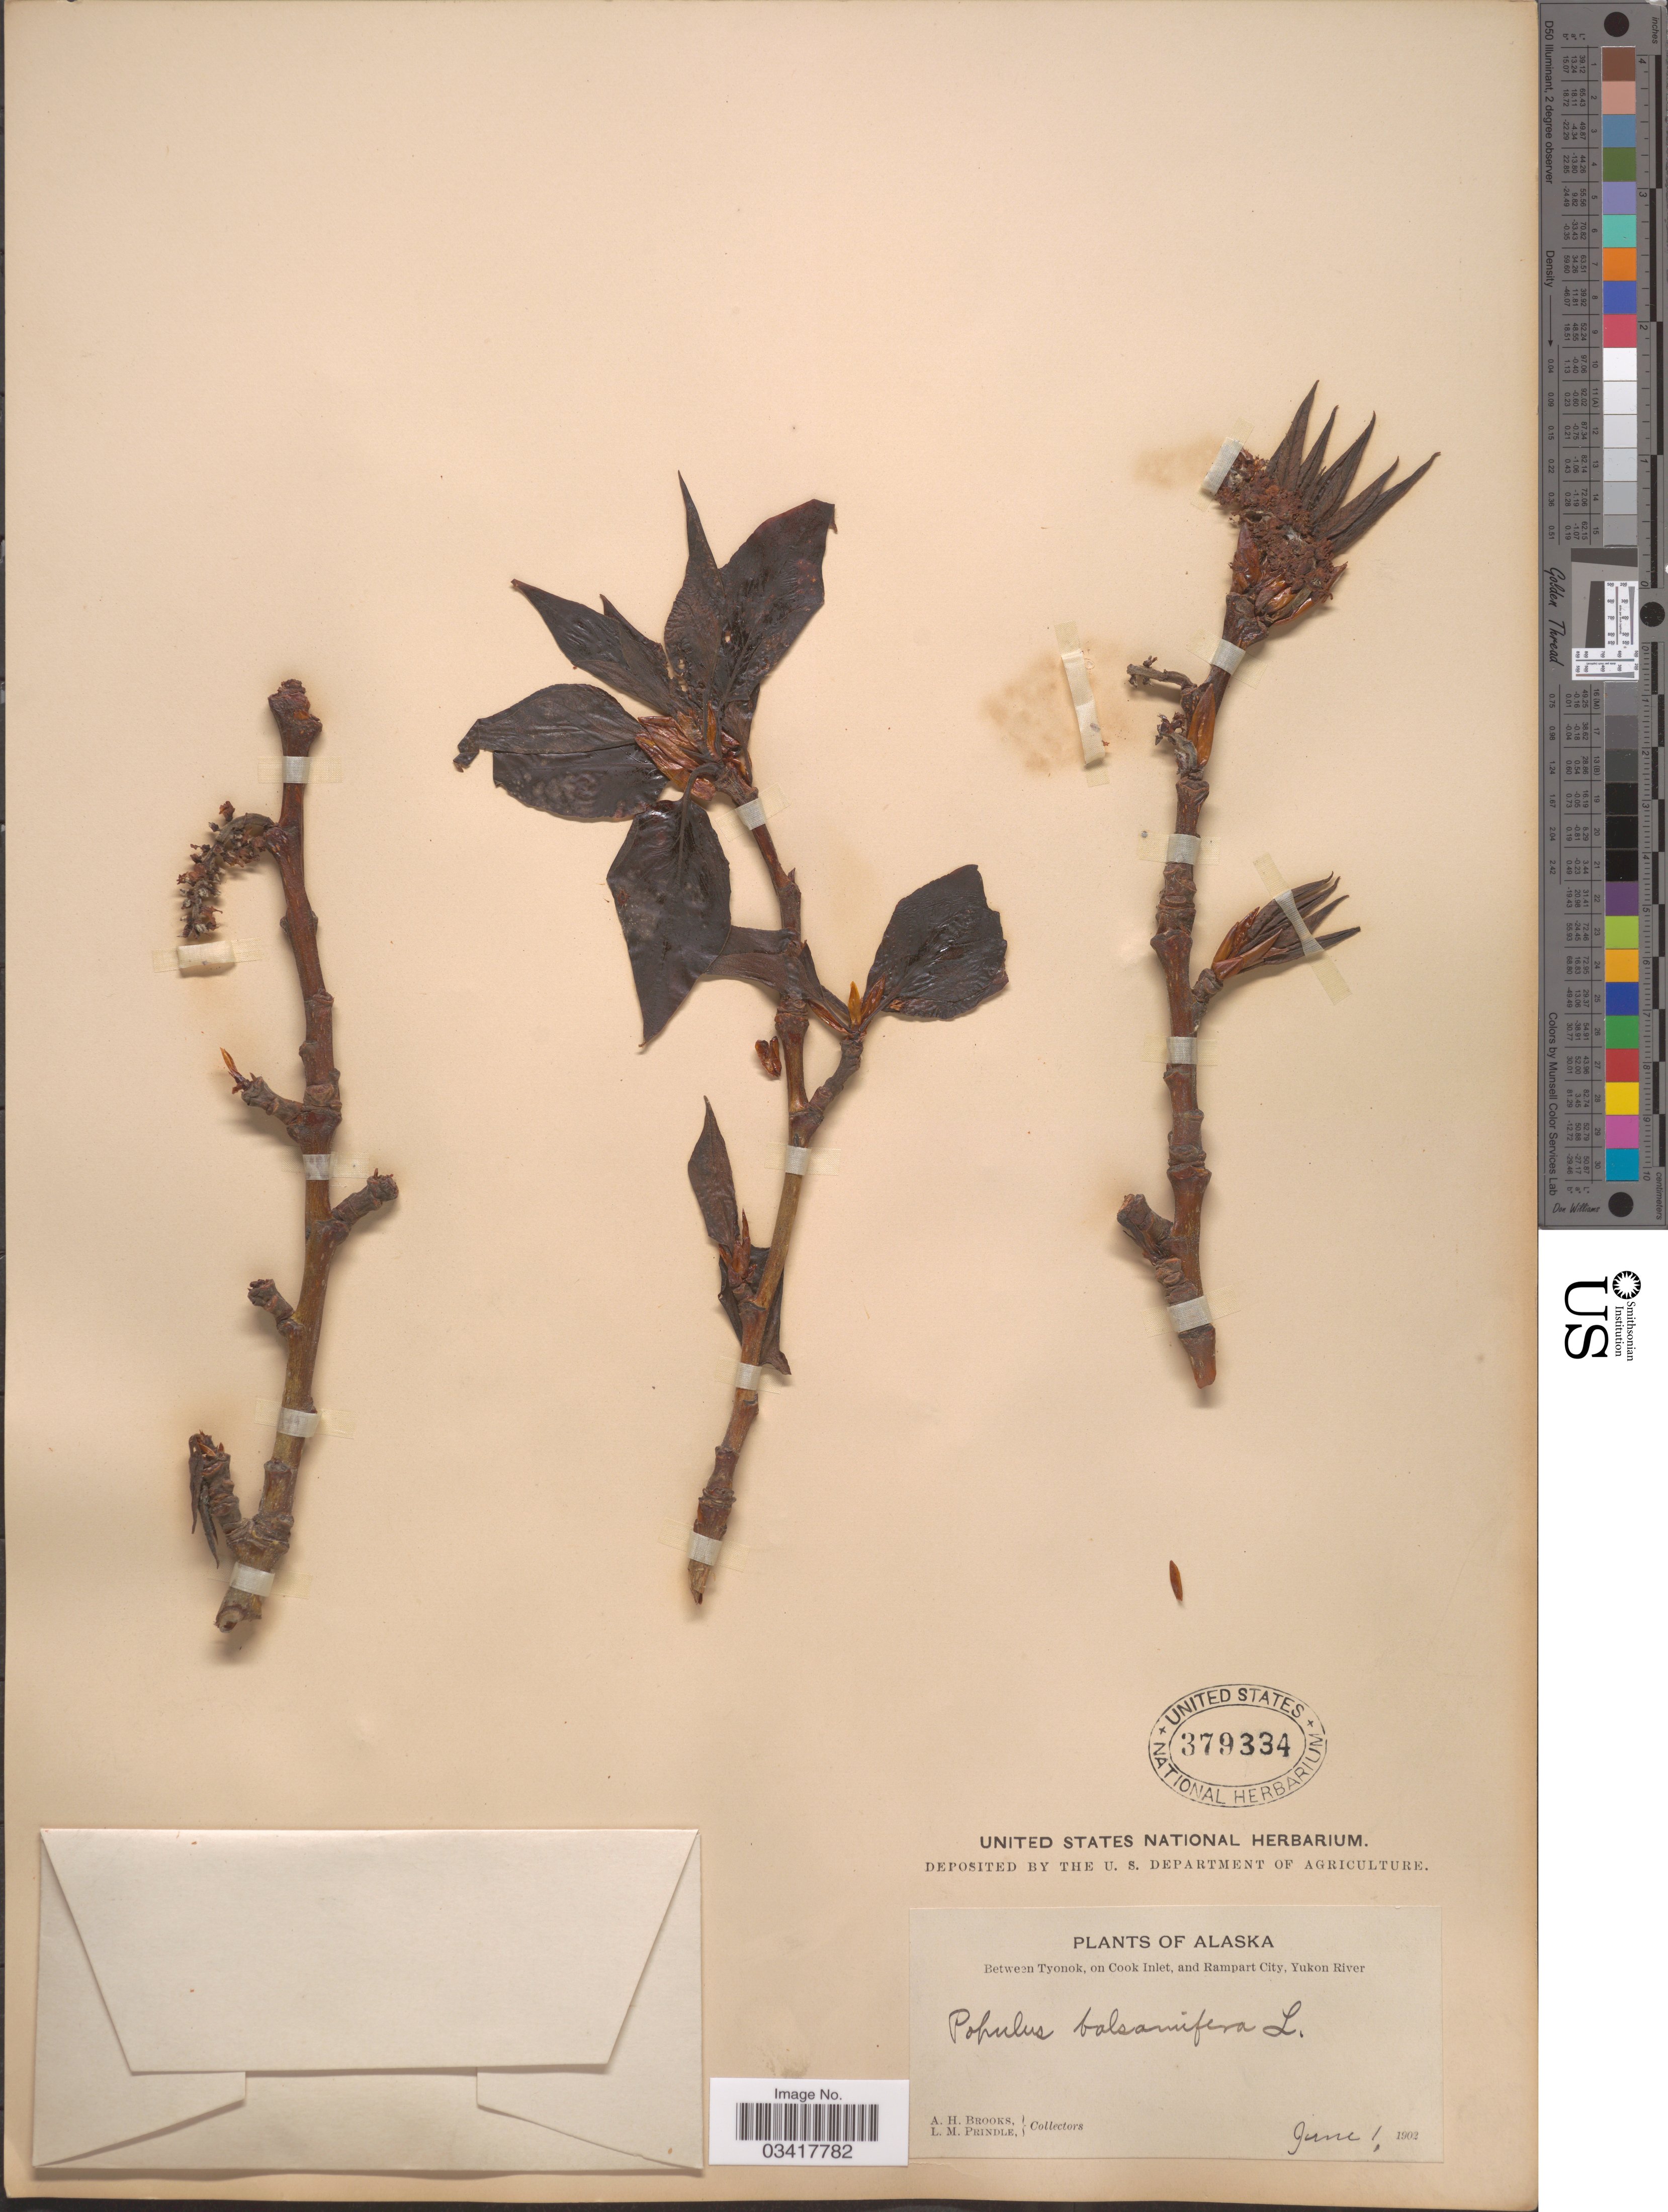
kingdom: Plantae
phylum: Tracheophyta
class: Magnoliopsida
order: Malpighiales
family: Salicaceae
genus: Populus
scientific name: Populus balsamifera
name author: L.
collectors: A. Brooks & L. Prindle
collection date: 1902-06-01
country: United States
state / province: Alaska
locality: Between Tyonok, on Cook Inlet, and Rampart City, Yukon River.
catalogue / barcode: US 379334